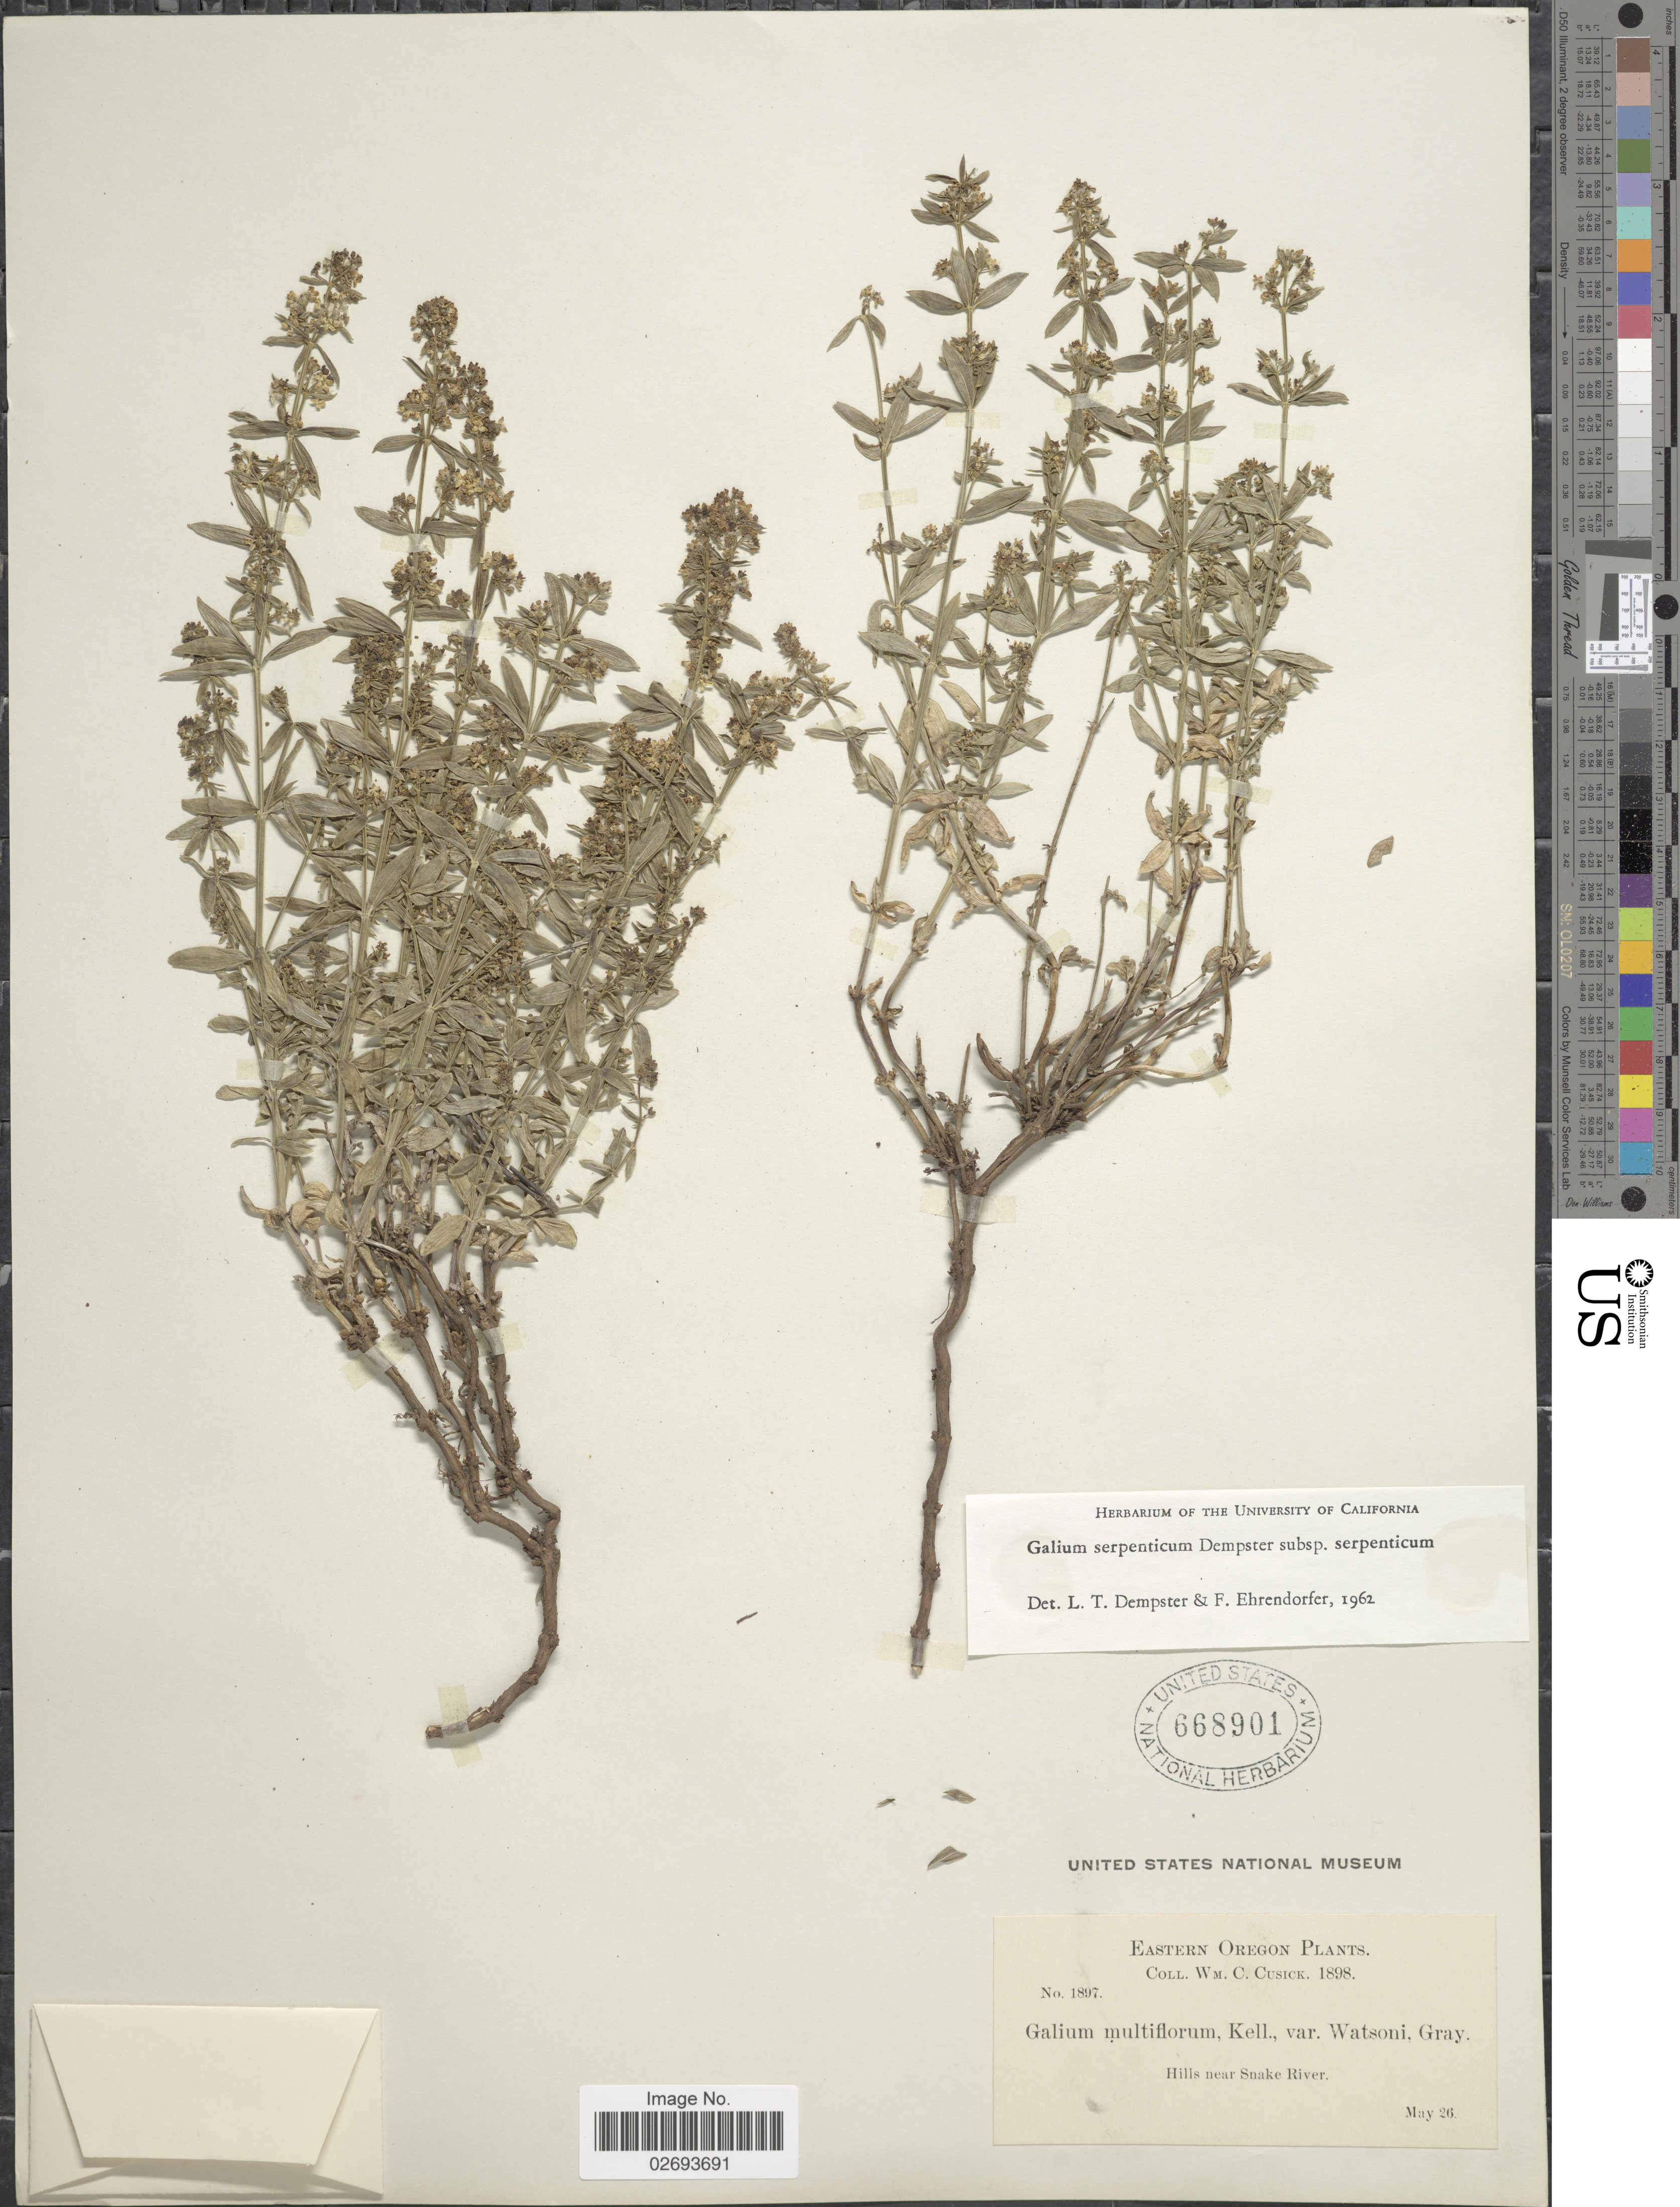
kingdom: Plantae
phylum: Tracheophyta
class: Magnoliopsida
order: Gentianales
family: Rubiaceae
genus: Galium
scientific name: Galium serpenticum subsp. serpenticum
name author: Dempster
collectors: W. C. Cusick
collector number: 1897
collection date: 1898-05-26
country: United States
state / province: Oregon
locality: Easten Oregon, Hills near Snake River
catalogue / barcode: US 668901